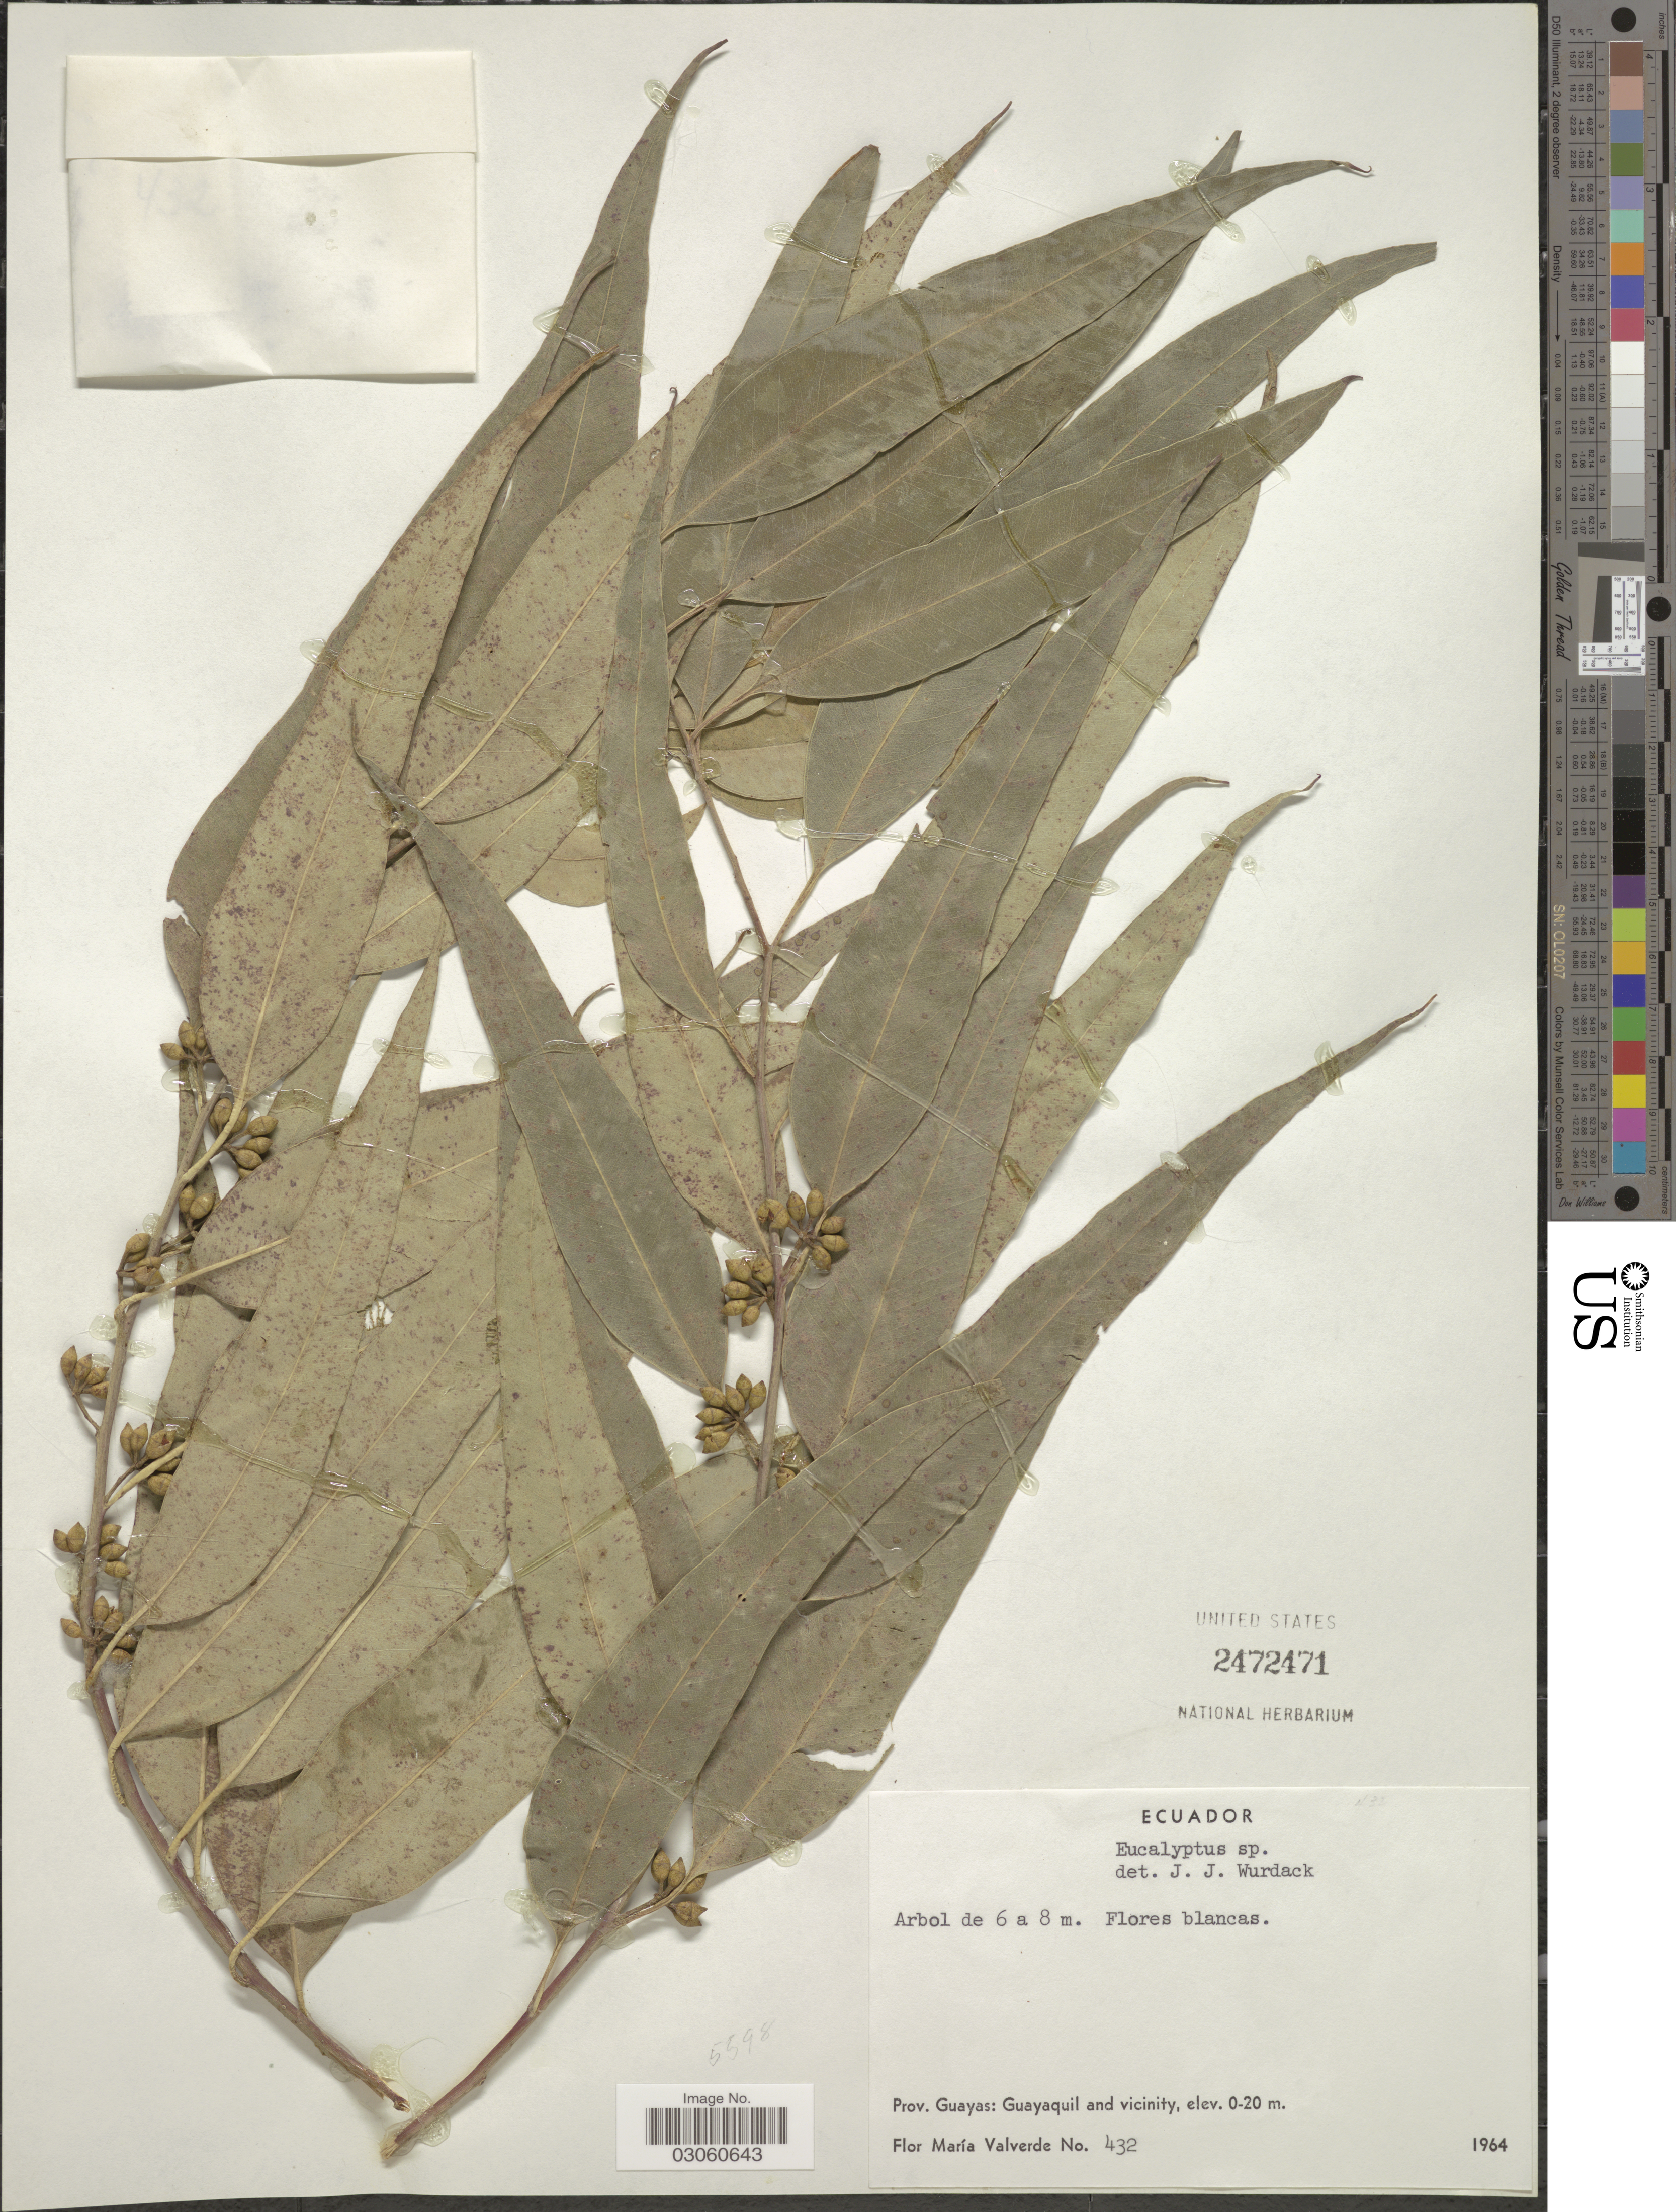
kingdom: Plantae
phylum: Tracheophyta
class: Magnoliopsida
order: Myrtales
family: Myrtaceae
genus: Eucalyptus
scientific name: Eucalyptus sp.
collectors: F. M. Valverde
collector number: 432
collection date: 1964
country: Ecuador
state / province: Guayas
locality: Guayaquil and vicinity.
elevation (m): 0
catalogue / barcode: US 2472471